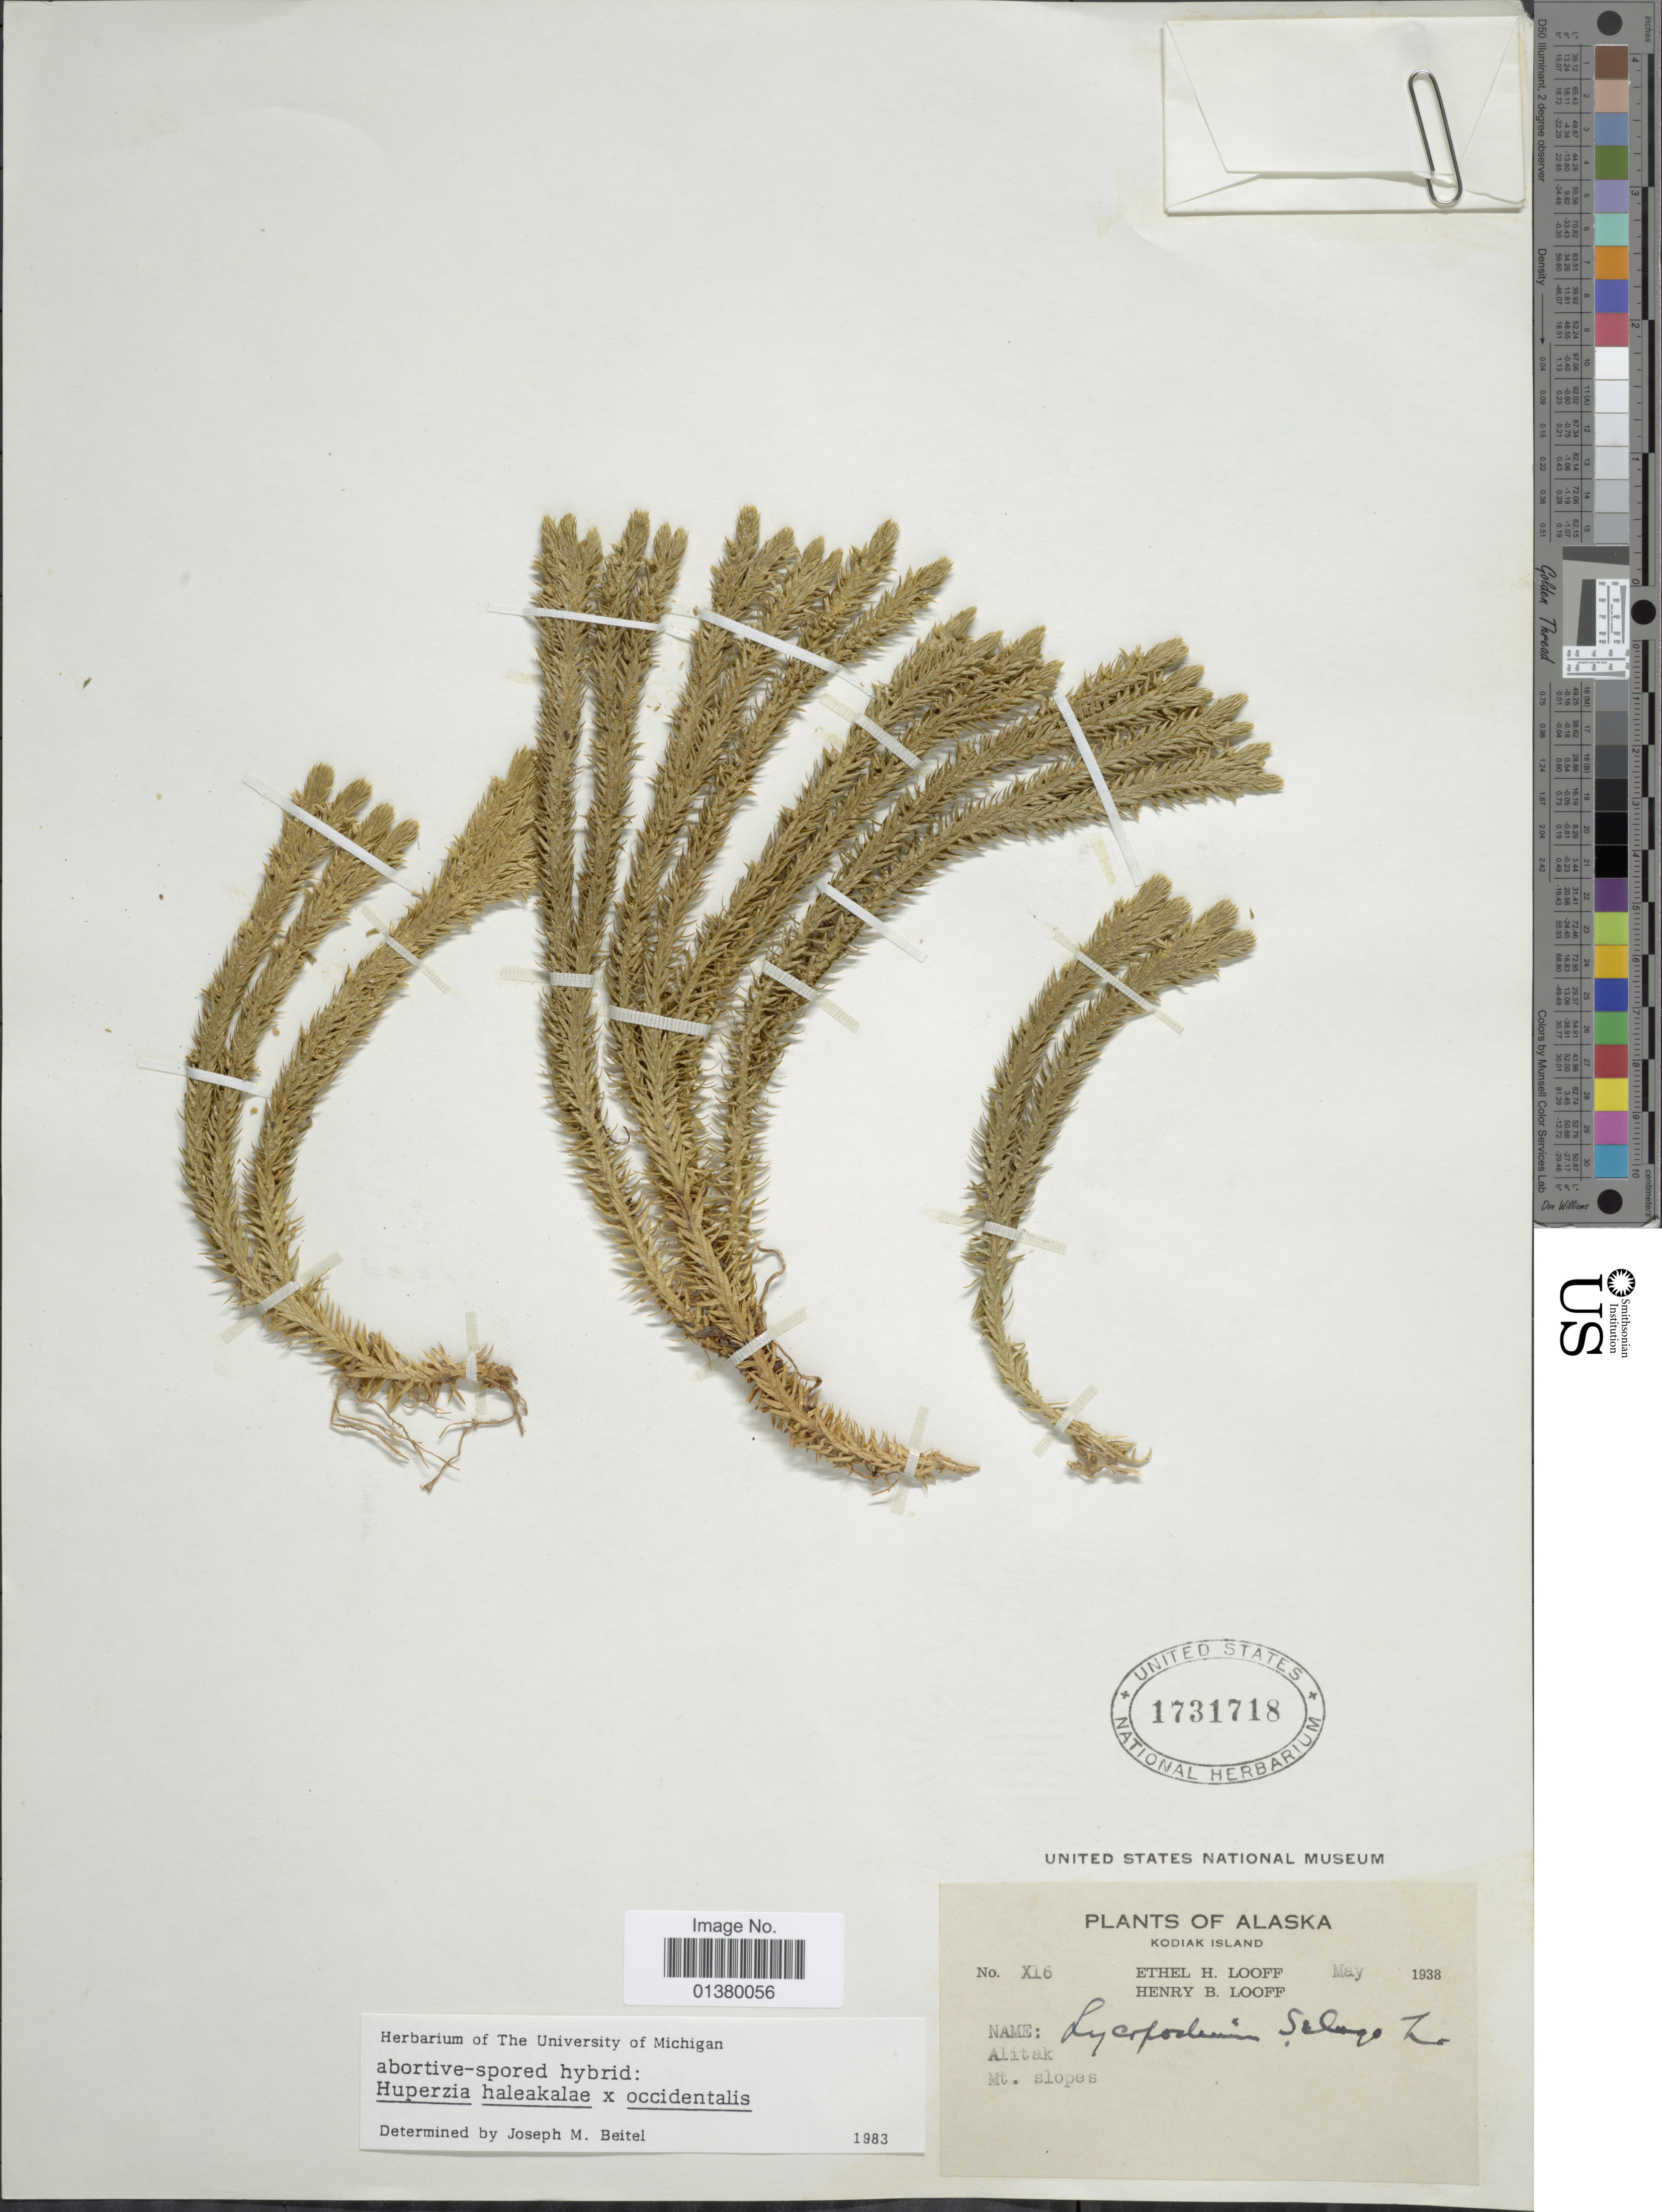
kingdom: Plantae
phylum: Tracheophyta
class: Lycopodiopsida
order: Lycopodiales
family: Lycopodiaceae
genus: Huperzia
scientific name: Huperzia haleakalae x H. occidentalis (Clute) Kartesz & Gandhi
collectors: E. Looff & H. Looff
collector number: X16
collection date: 1938-05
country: United States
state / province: Alaska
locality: Kodiak Island, Alitak Mt slopes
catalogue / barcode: US 1731718